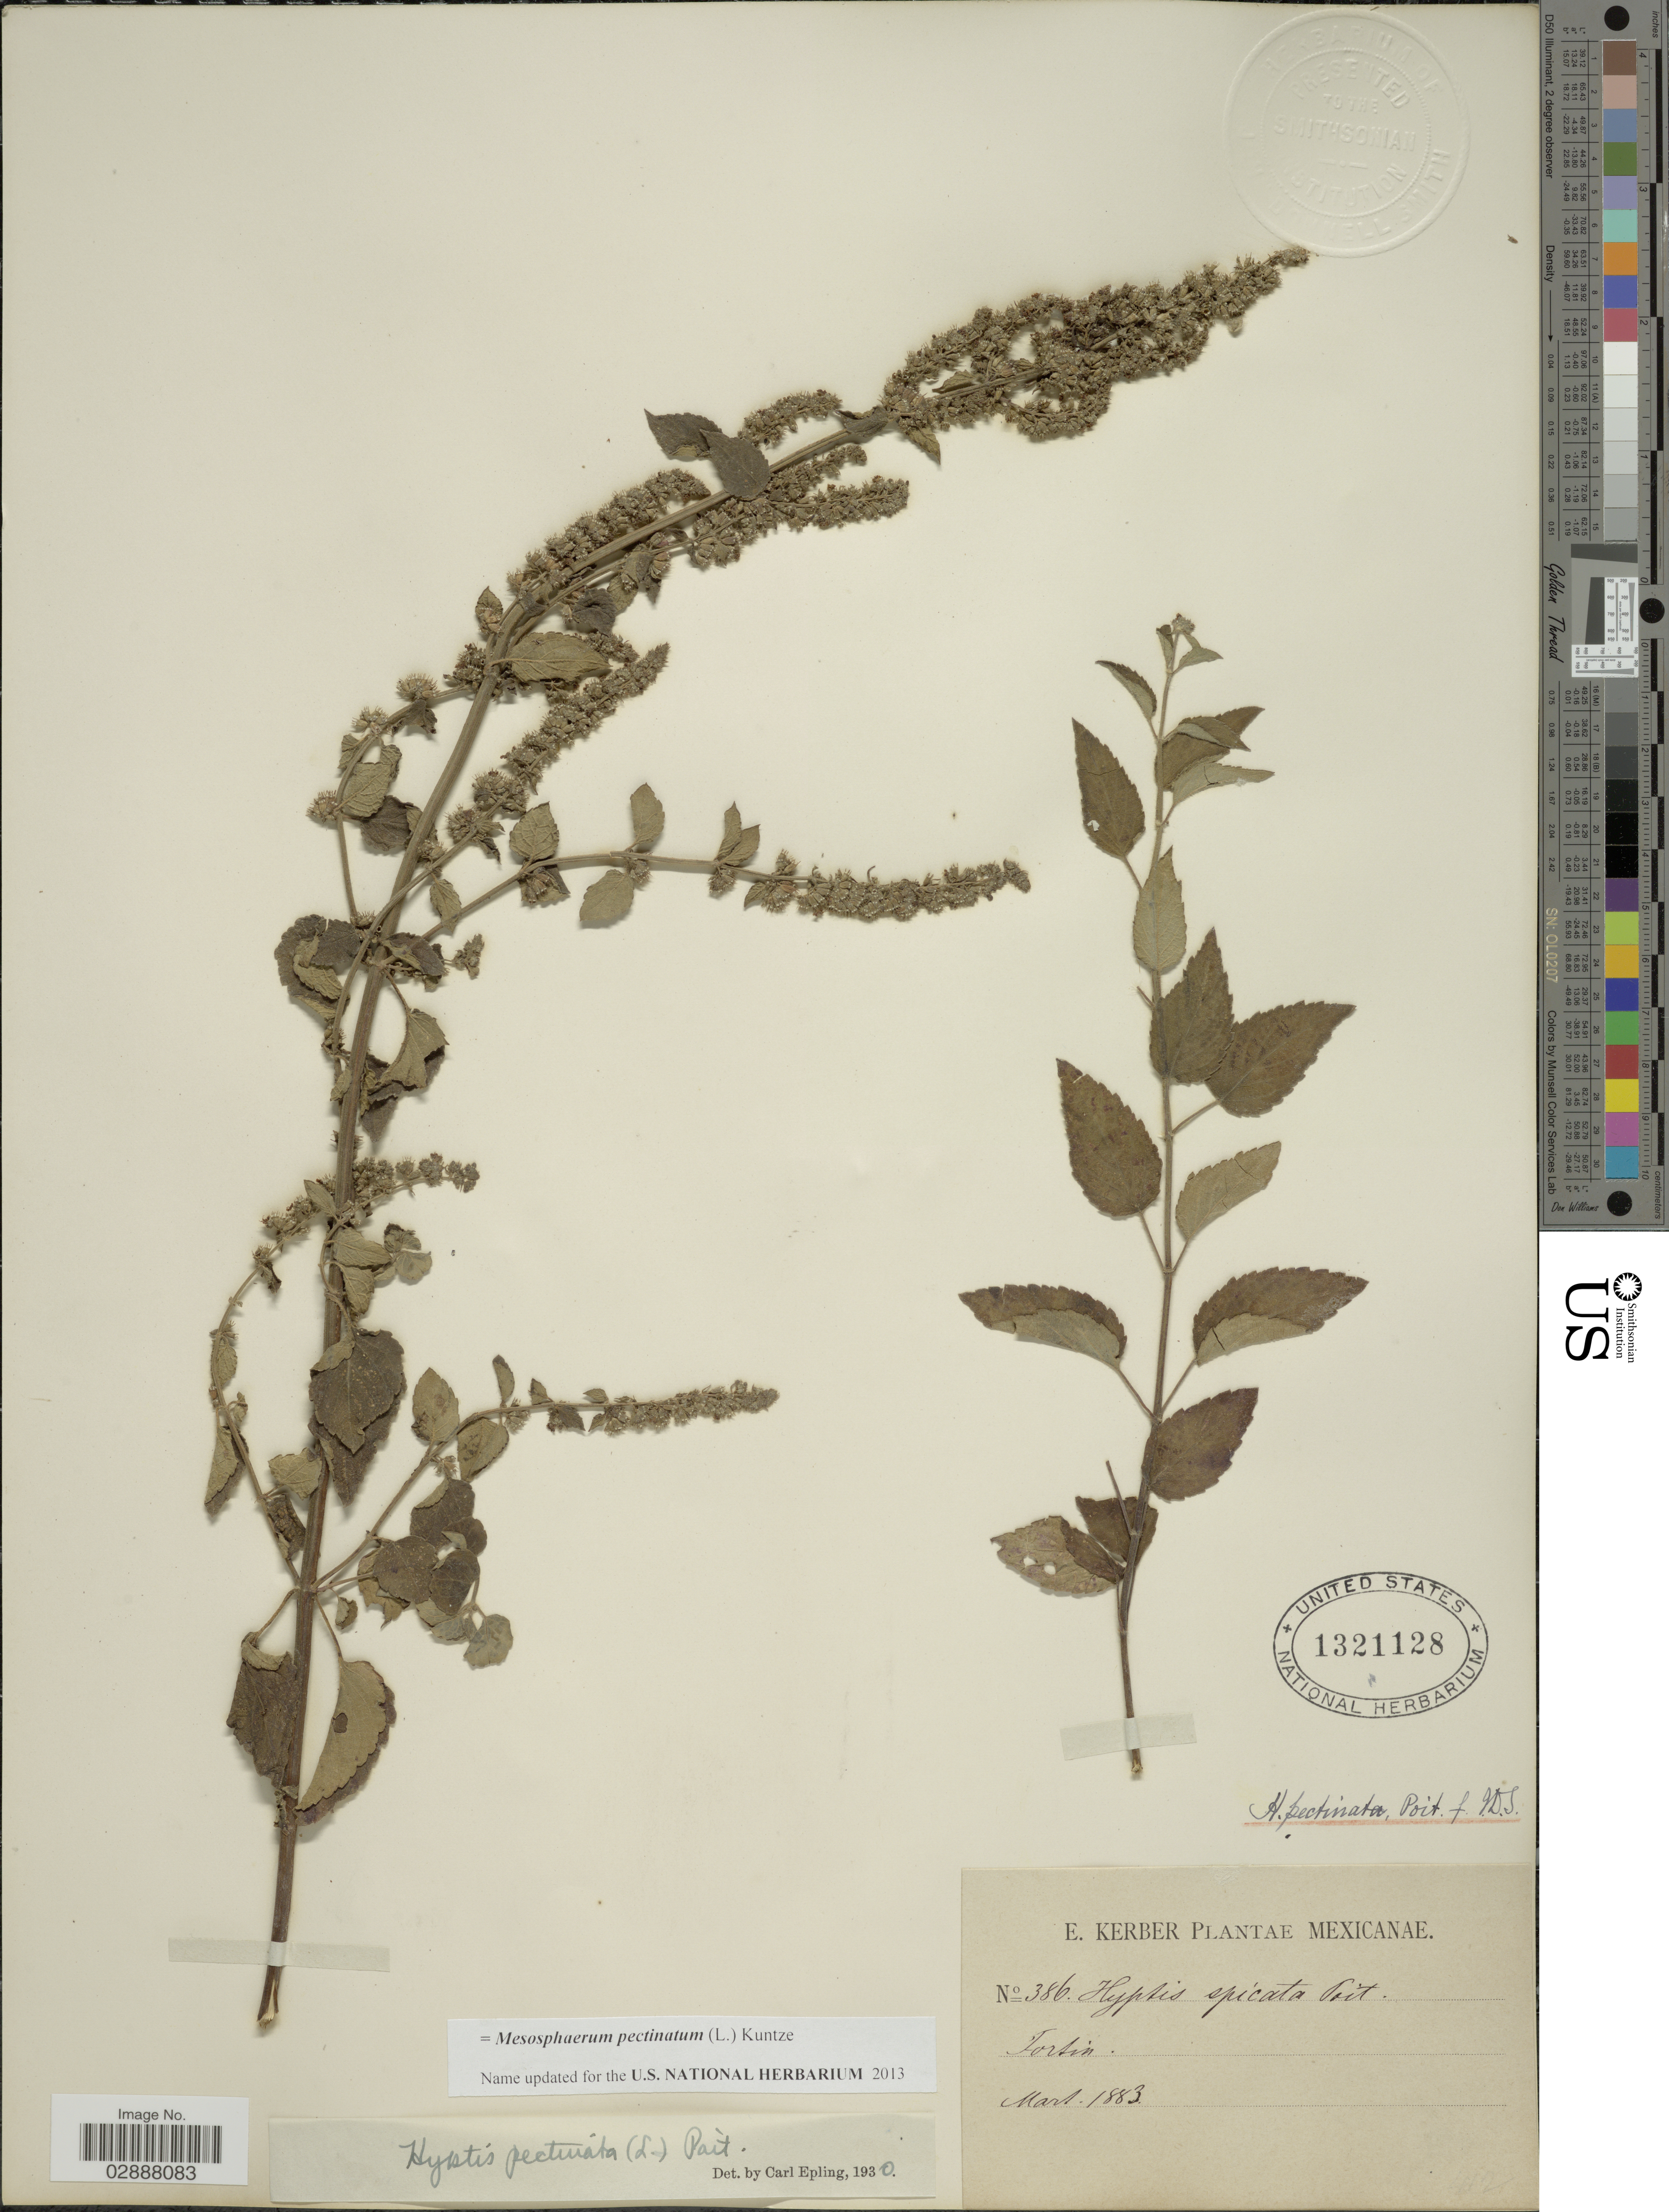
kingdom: Plantae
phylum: Tracheophyta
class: Magnoliopsida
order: Lamiales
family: Lamiaceae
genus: Mesosphaerum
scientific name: Mesosphaerum pectinatum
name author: (L.) Kuntze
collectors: E. Kerber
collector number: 386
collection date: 1883-03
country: Mexico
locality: Fortin.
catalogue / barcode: US 1321128